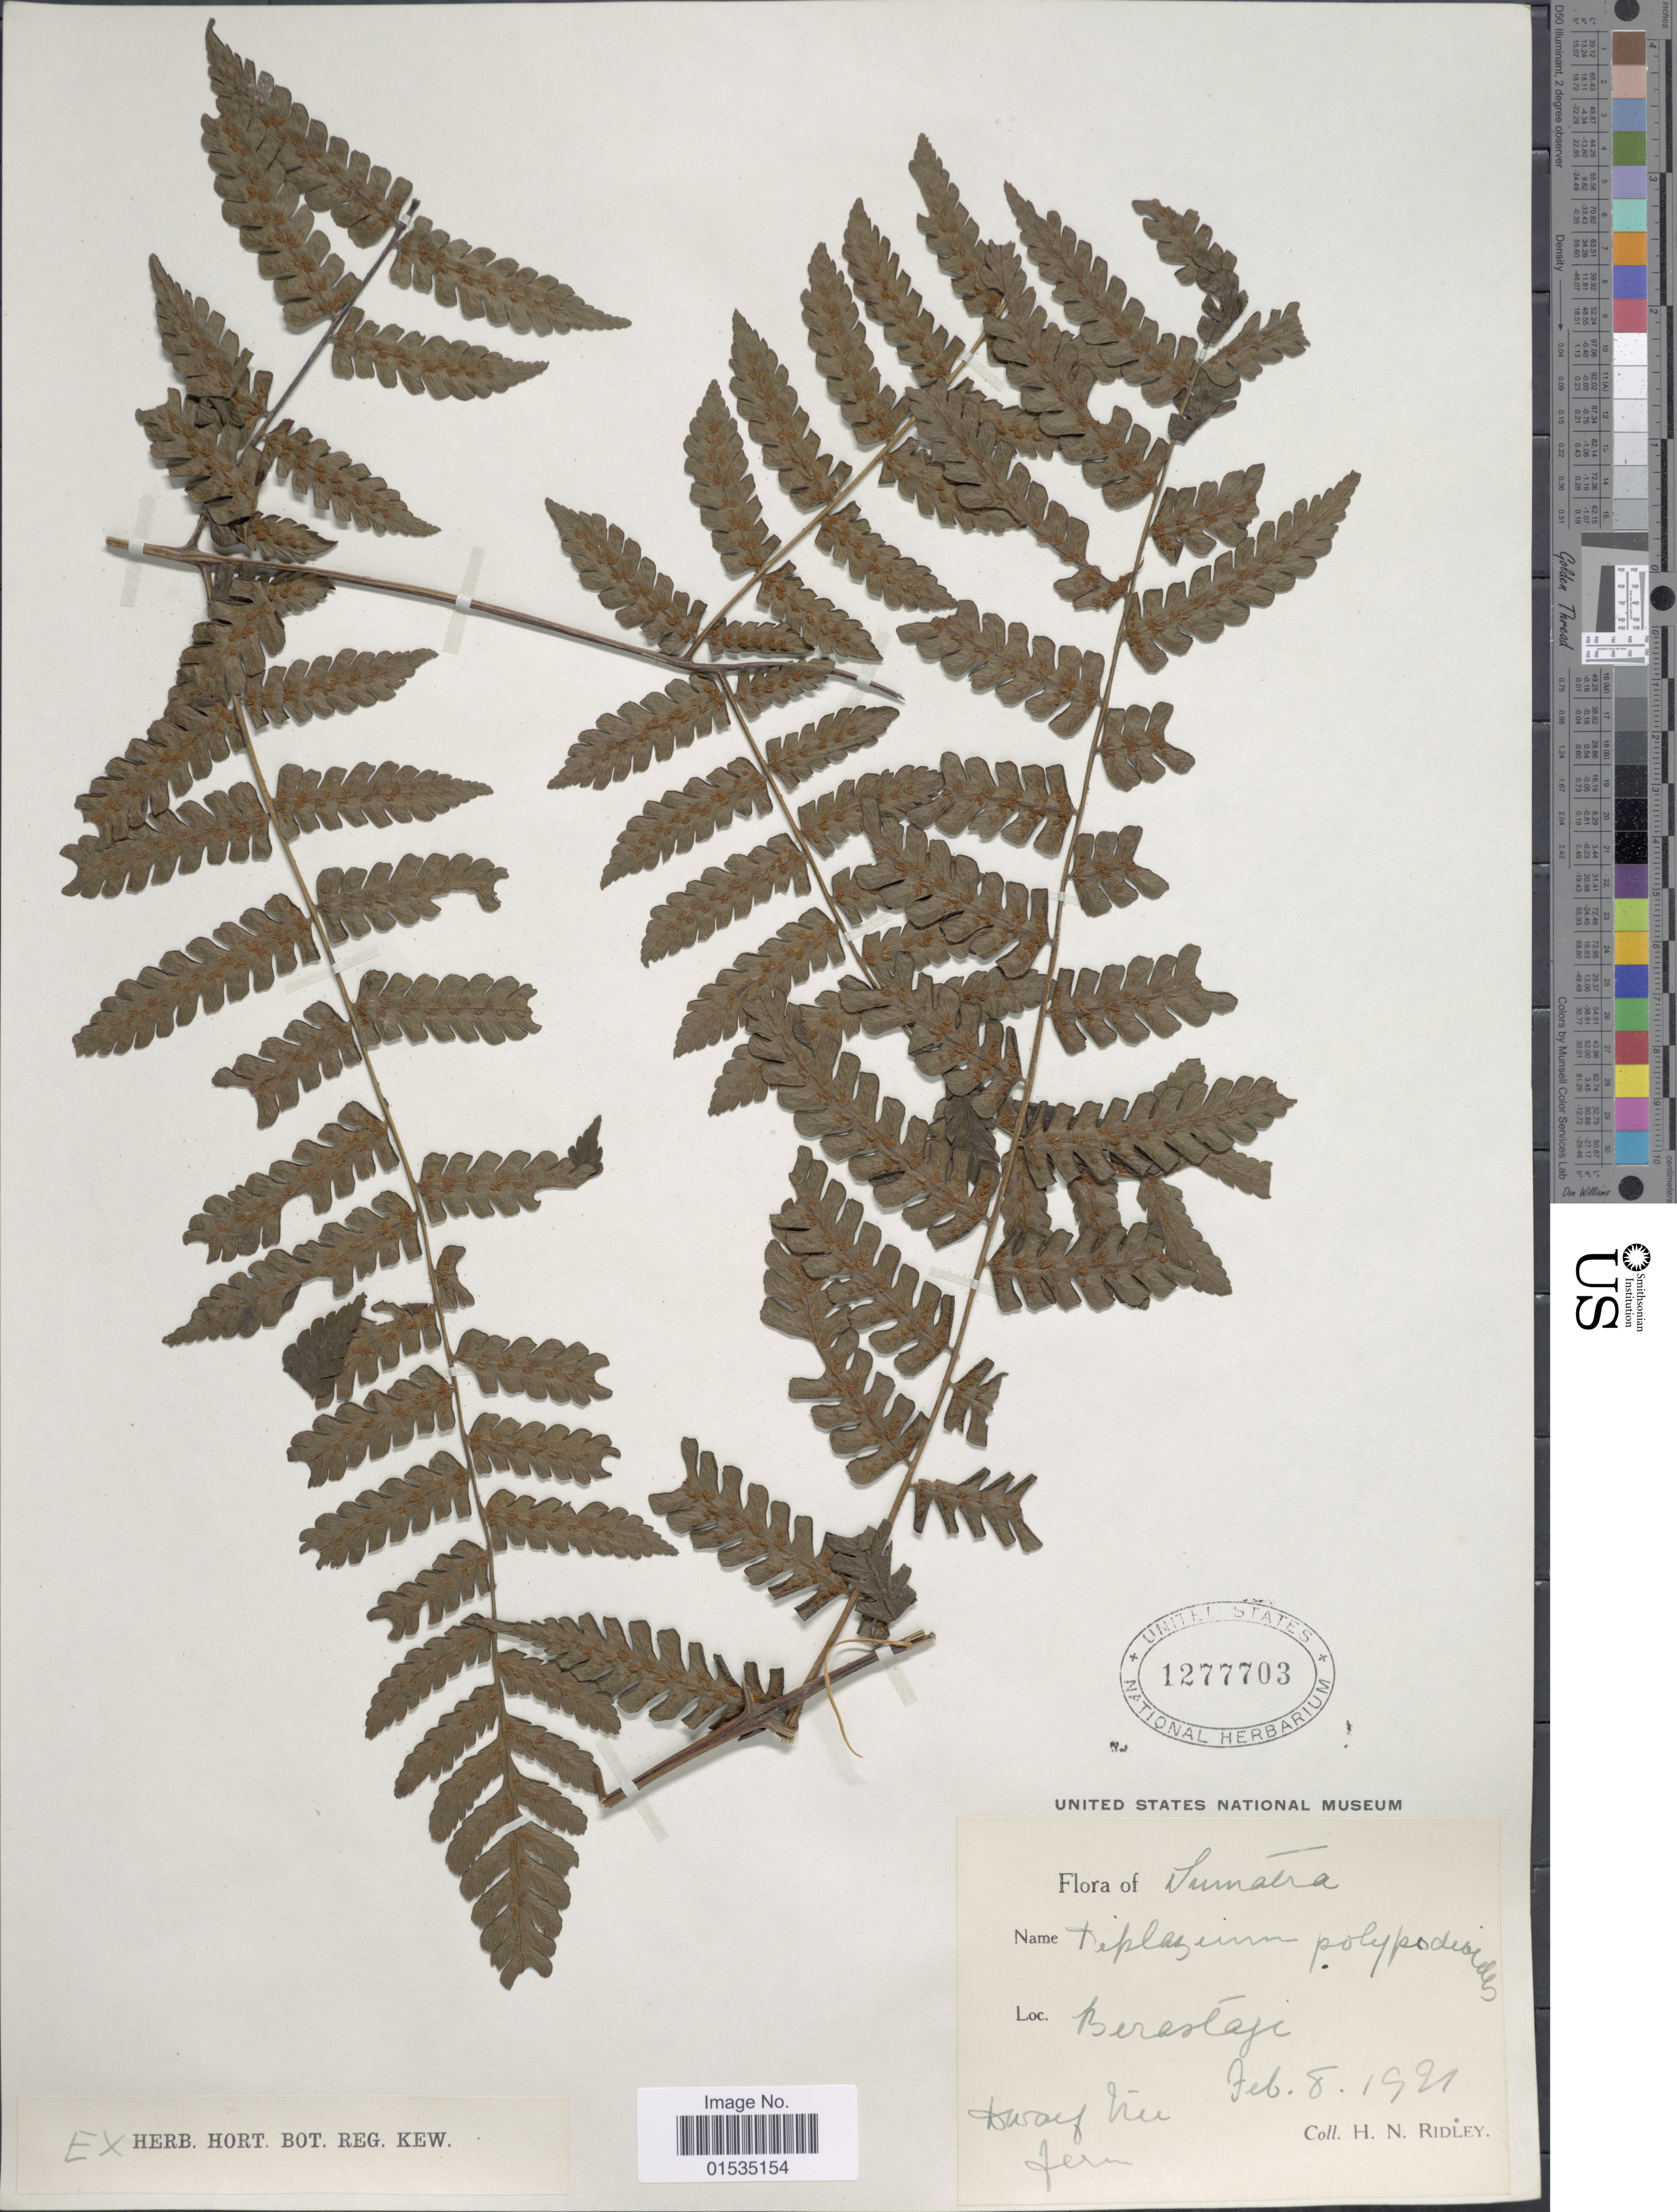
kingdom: Plantae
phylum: Tracheophyta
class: Polypodiopsida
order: Polypodiales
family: Athyriaceae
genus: Diplazium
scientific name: Diplazium polypodioides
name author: Blume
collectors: H. N. Ridley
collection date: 1991-02-08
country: Indonesia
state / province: Sumatra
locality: Bereslage [interpreted]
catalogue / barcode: US 1277703